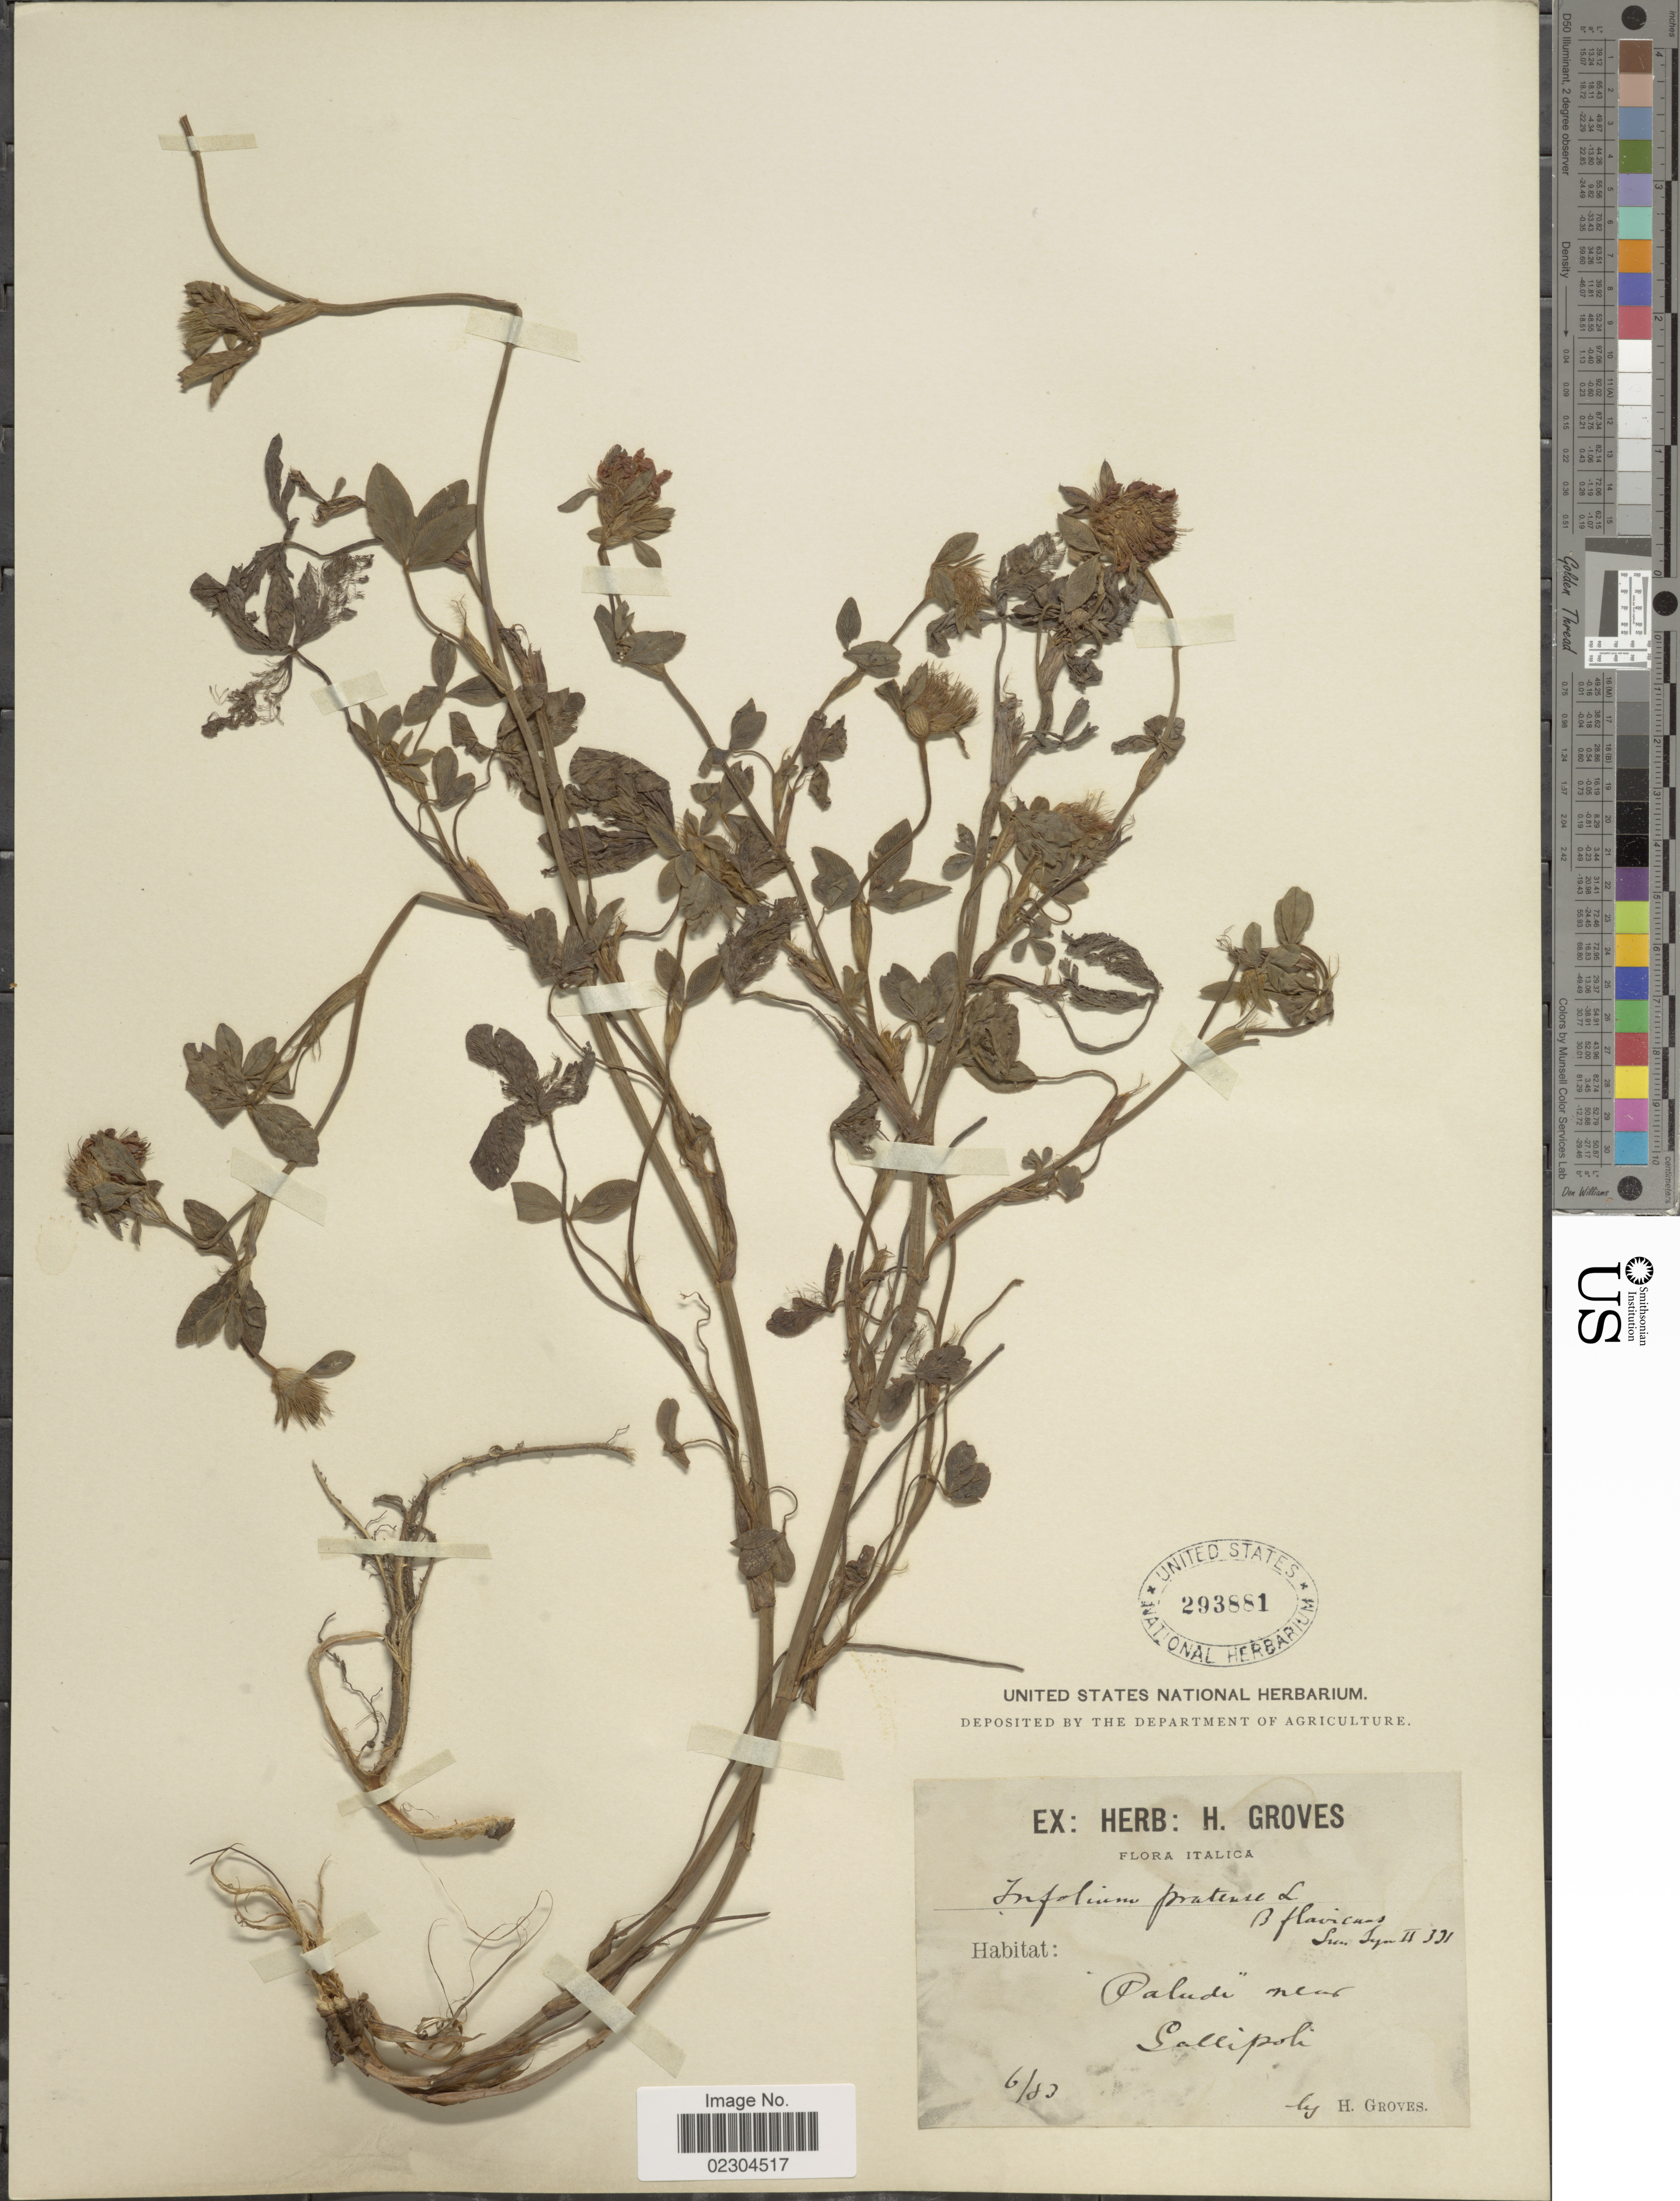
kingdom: Plantae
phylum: Tracheophyta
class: Magnoliopsida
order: Fabales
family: Fabaceae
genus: Trifolium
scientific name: Trifolium pratense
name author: L.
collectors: H. Groves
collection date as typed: Transcribed d/m/y: /6/83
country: Italy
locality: Palude nes Gallipoh [interpreted]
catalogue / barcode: US 293881